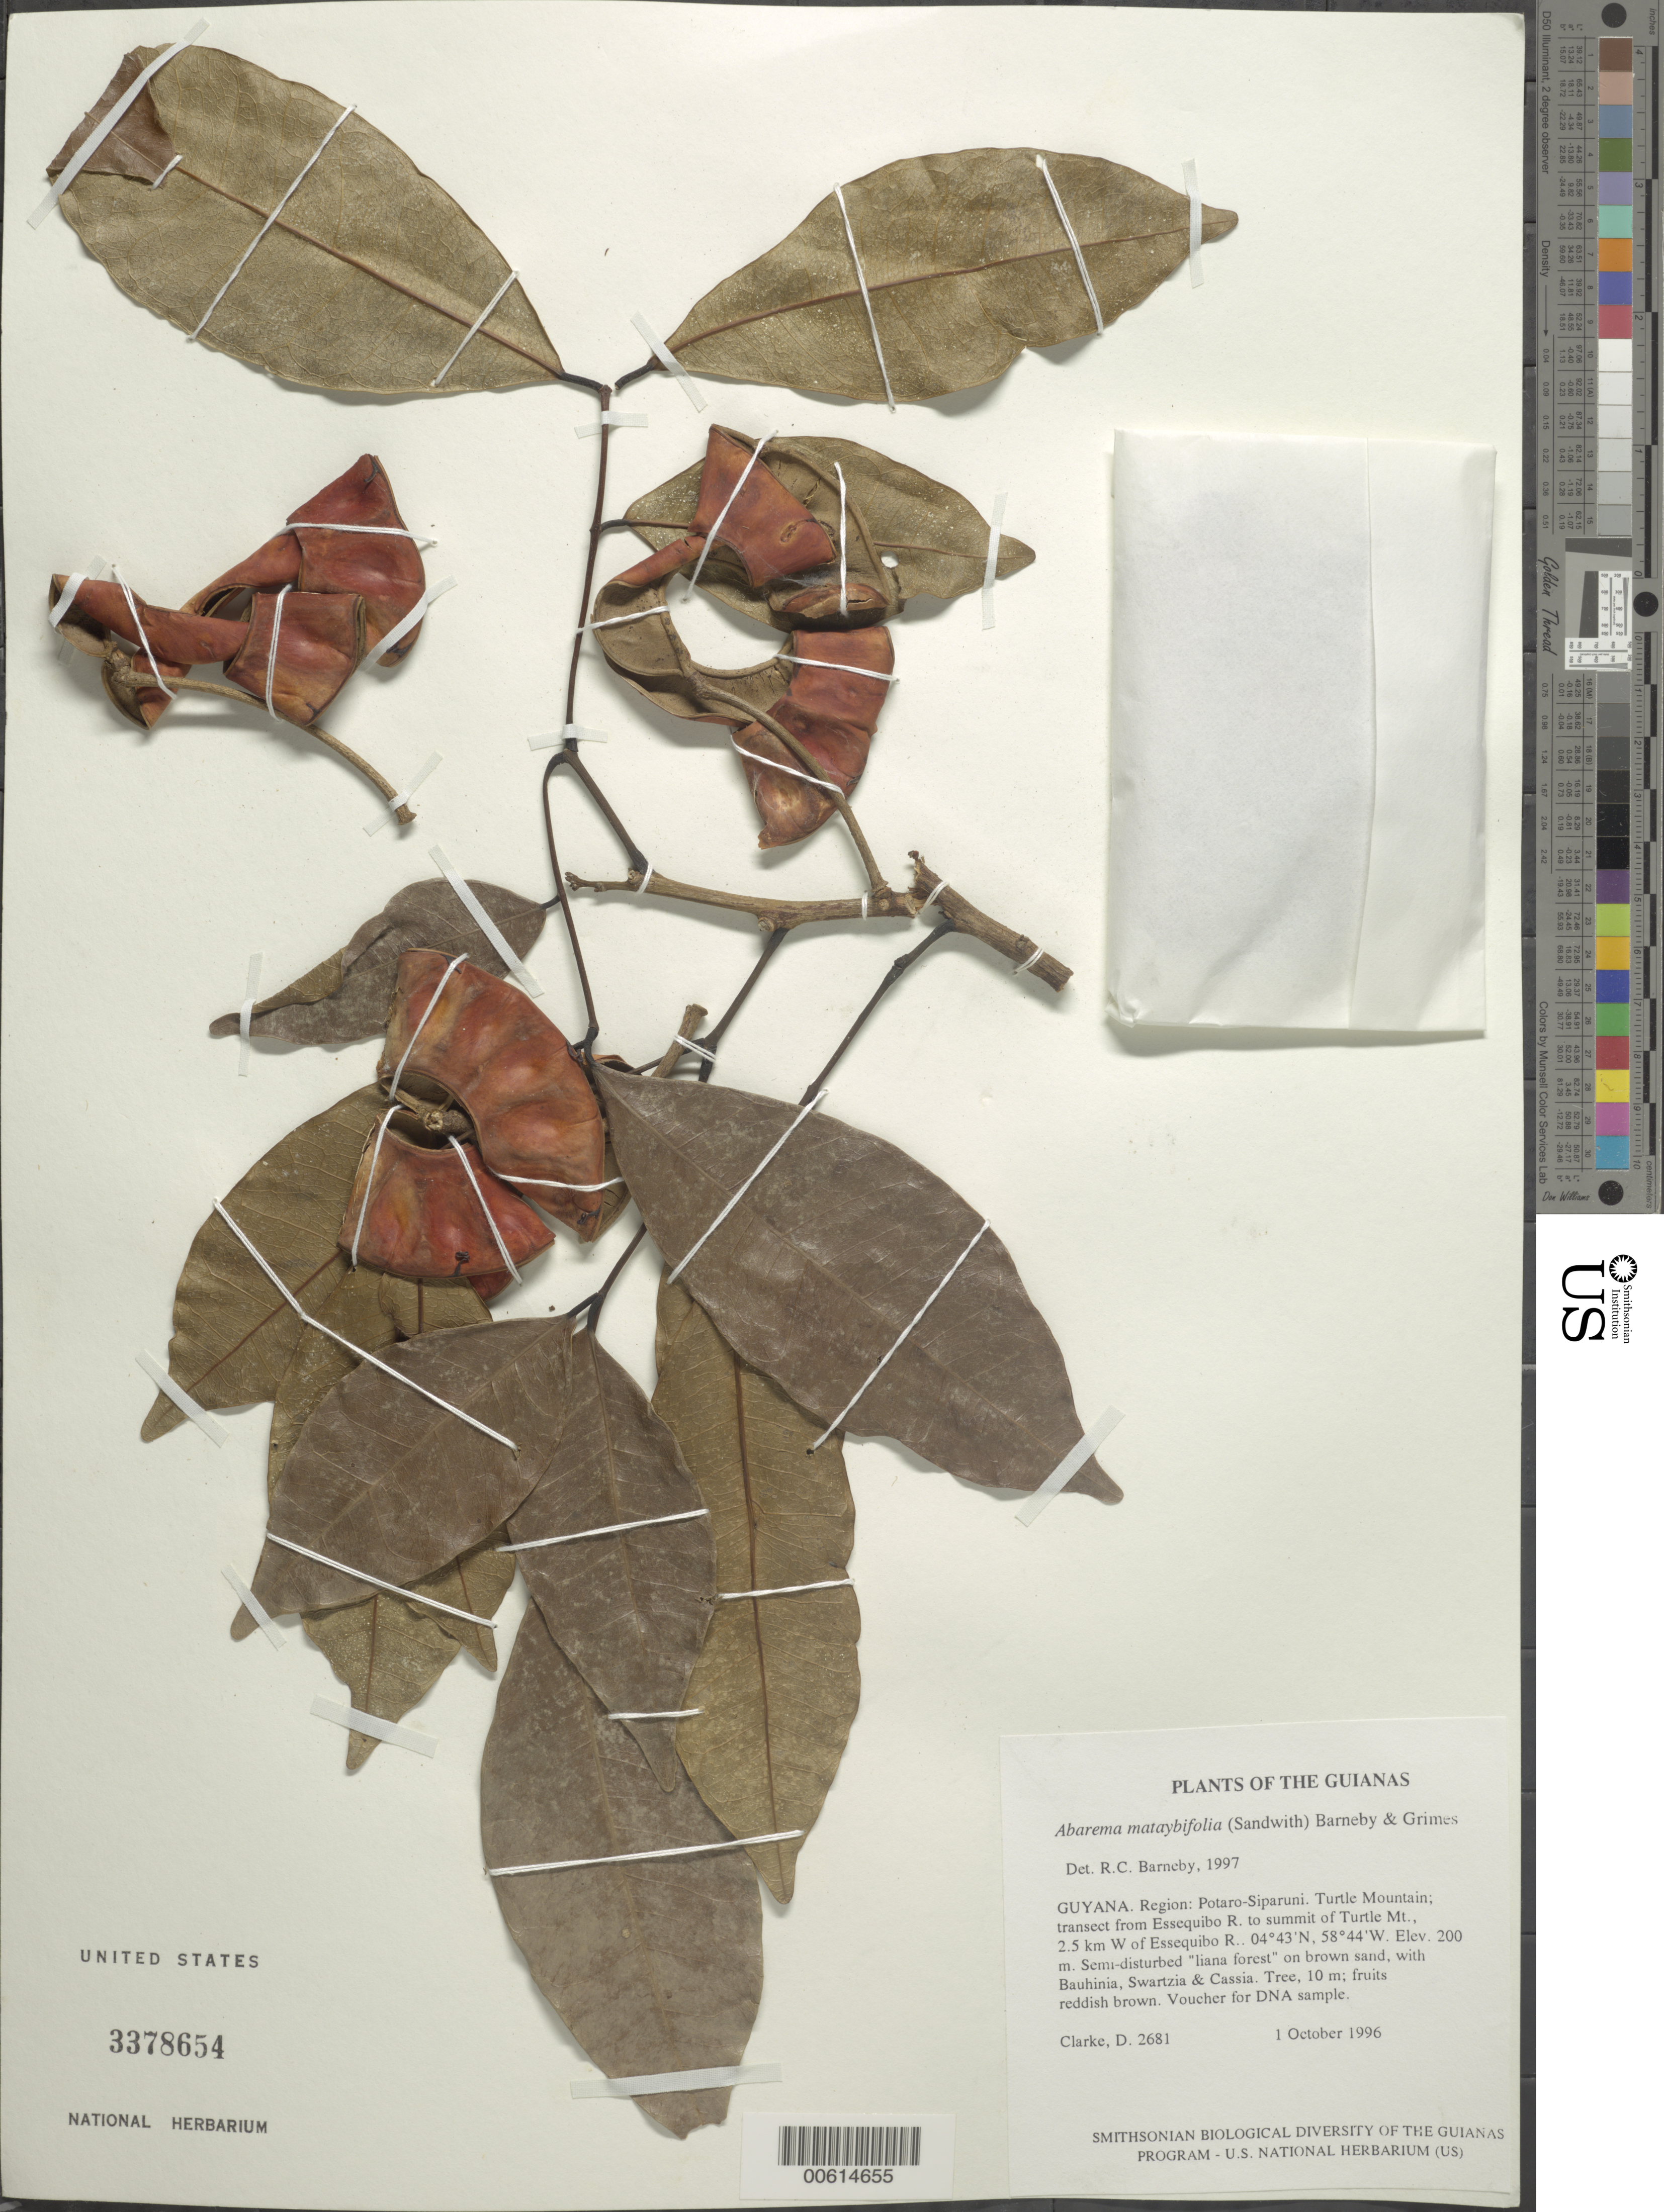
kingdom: Plantae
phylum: Tracheophyta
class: Magnoliopsida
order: Fabales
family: Fabaceae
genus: Abarema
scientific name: Abarema mataybifolia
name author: (Sandwith) Barneby & J.W. Grimes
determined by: Barneby, Rupert C., (NY)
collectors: H. D. Clarke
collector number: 2681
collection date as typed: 1 October 1996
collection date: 1996-10-01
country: Guyana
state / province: Potaro-Siparuni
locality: Turtle Mountain, summit; 3 km W of Essequibo R.; Iwokrama International Rainforest Reserve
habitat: Semi-disturbed "liana forest" on brown sand, with Bauhinia, Swartzia & Cassia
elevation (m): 200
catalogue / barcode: US 3378654